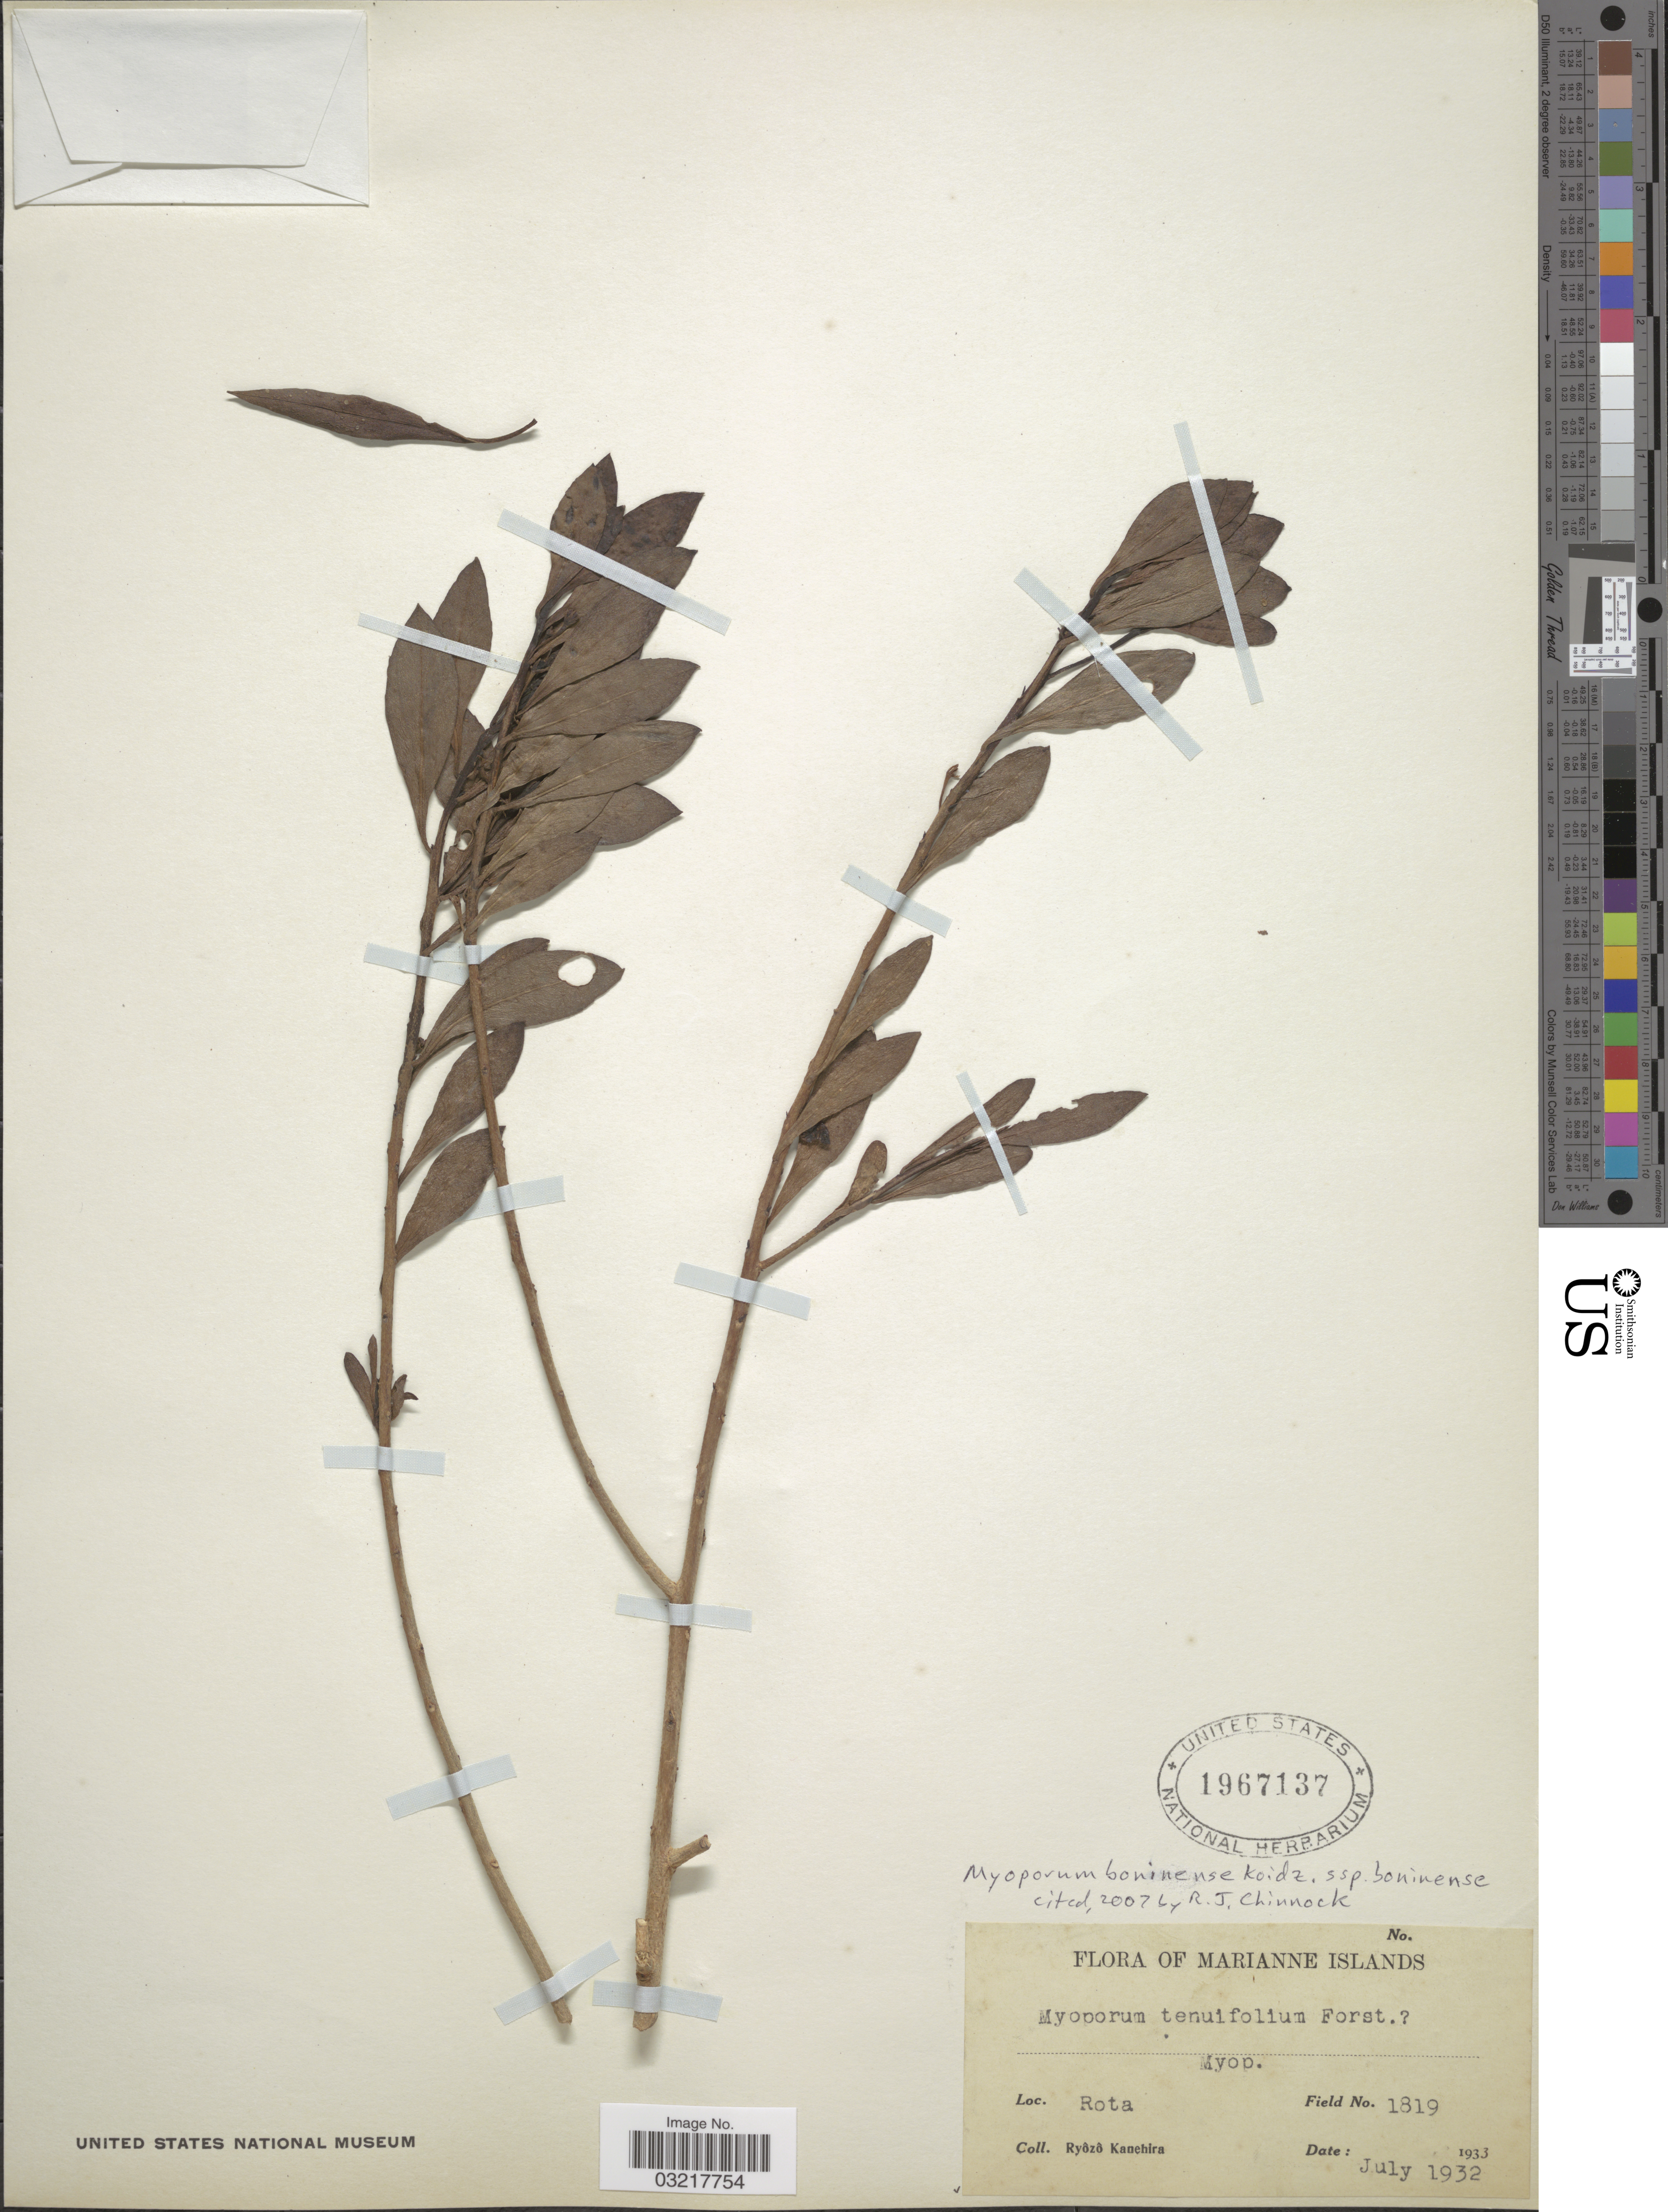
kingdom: Plantae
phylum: Tracheophyta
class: Magnoliopsida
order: Lamiales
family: Scrophulariaceae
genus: Myoporum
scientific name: Myoporum boninense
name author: Koidz.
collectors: R. Kanehira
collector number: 1819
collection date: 1932-07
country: Northern Mariana Islands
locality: Marianne Islands. Rota.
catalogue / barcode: US 1967137